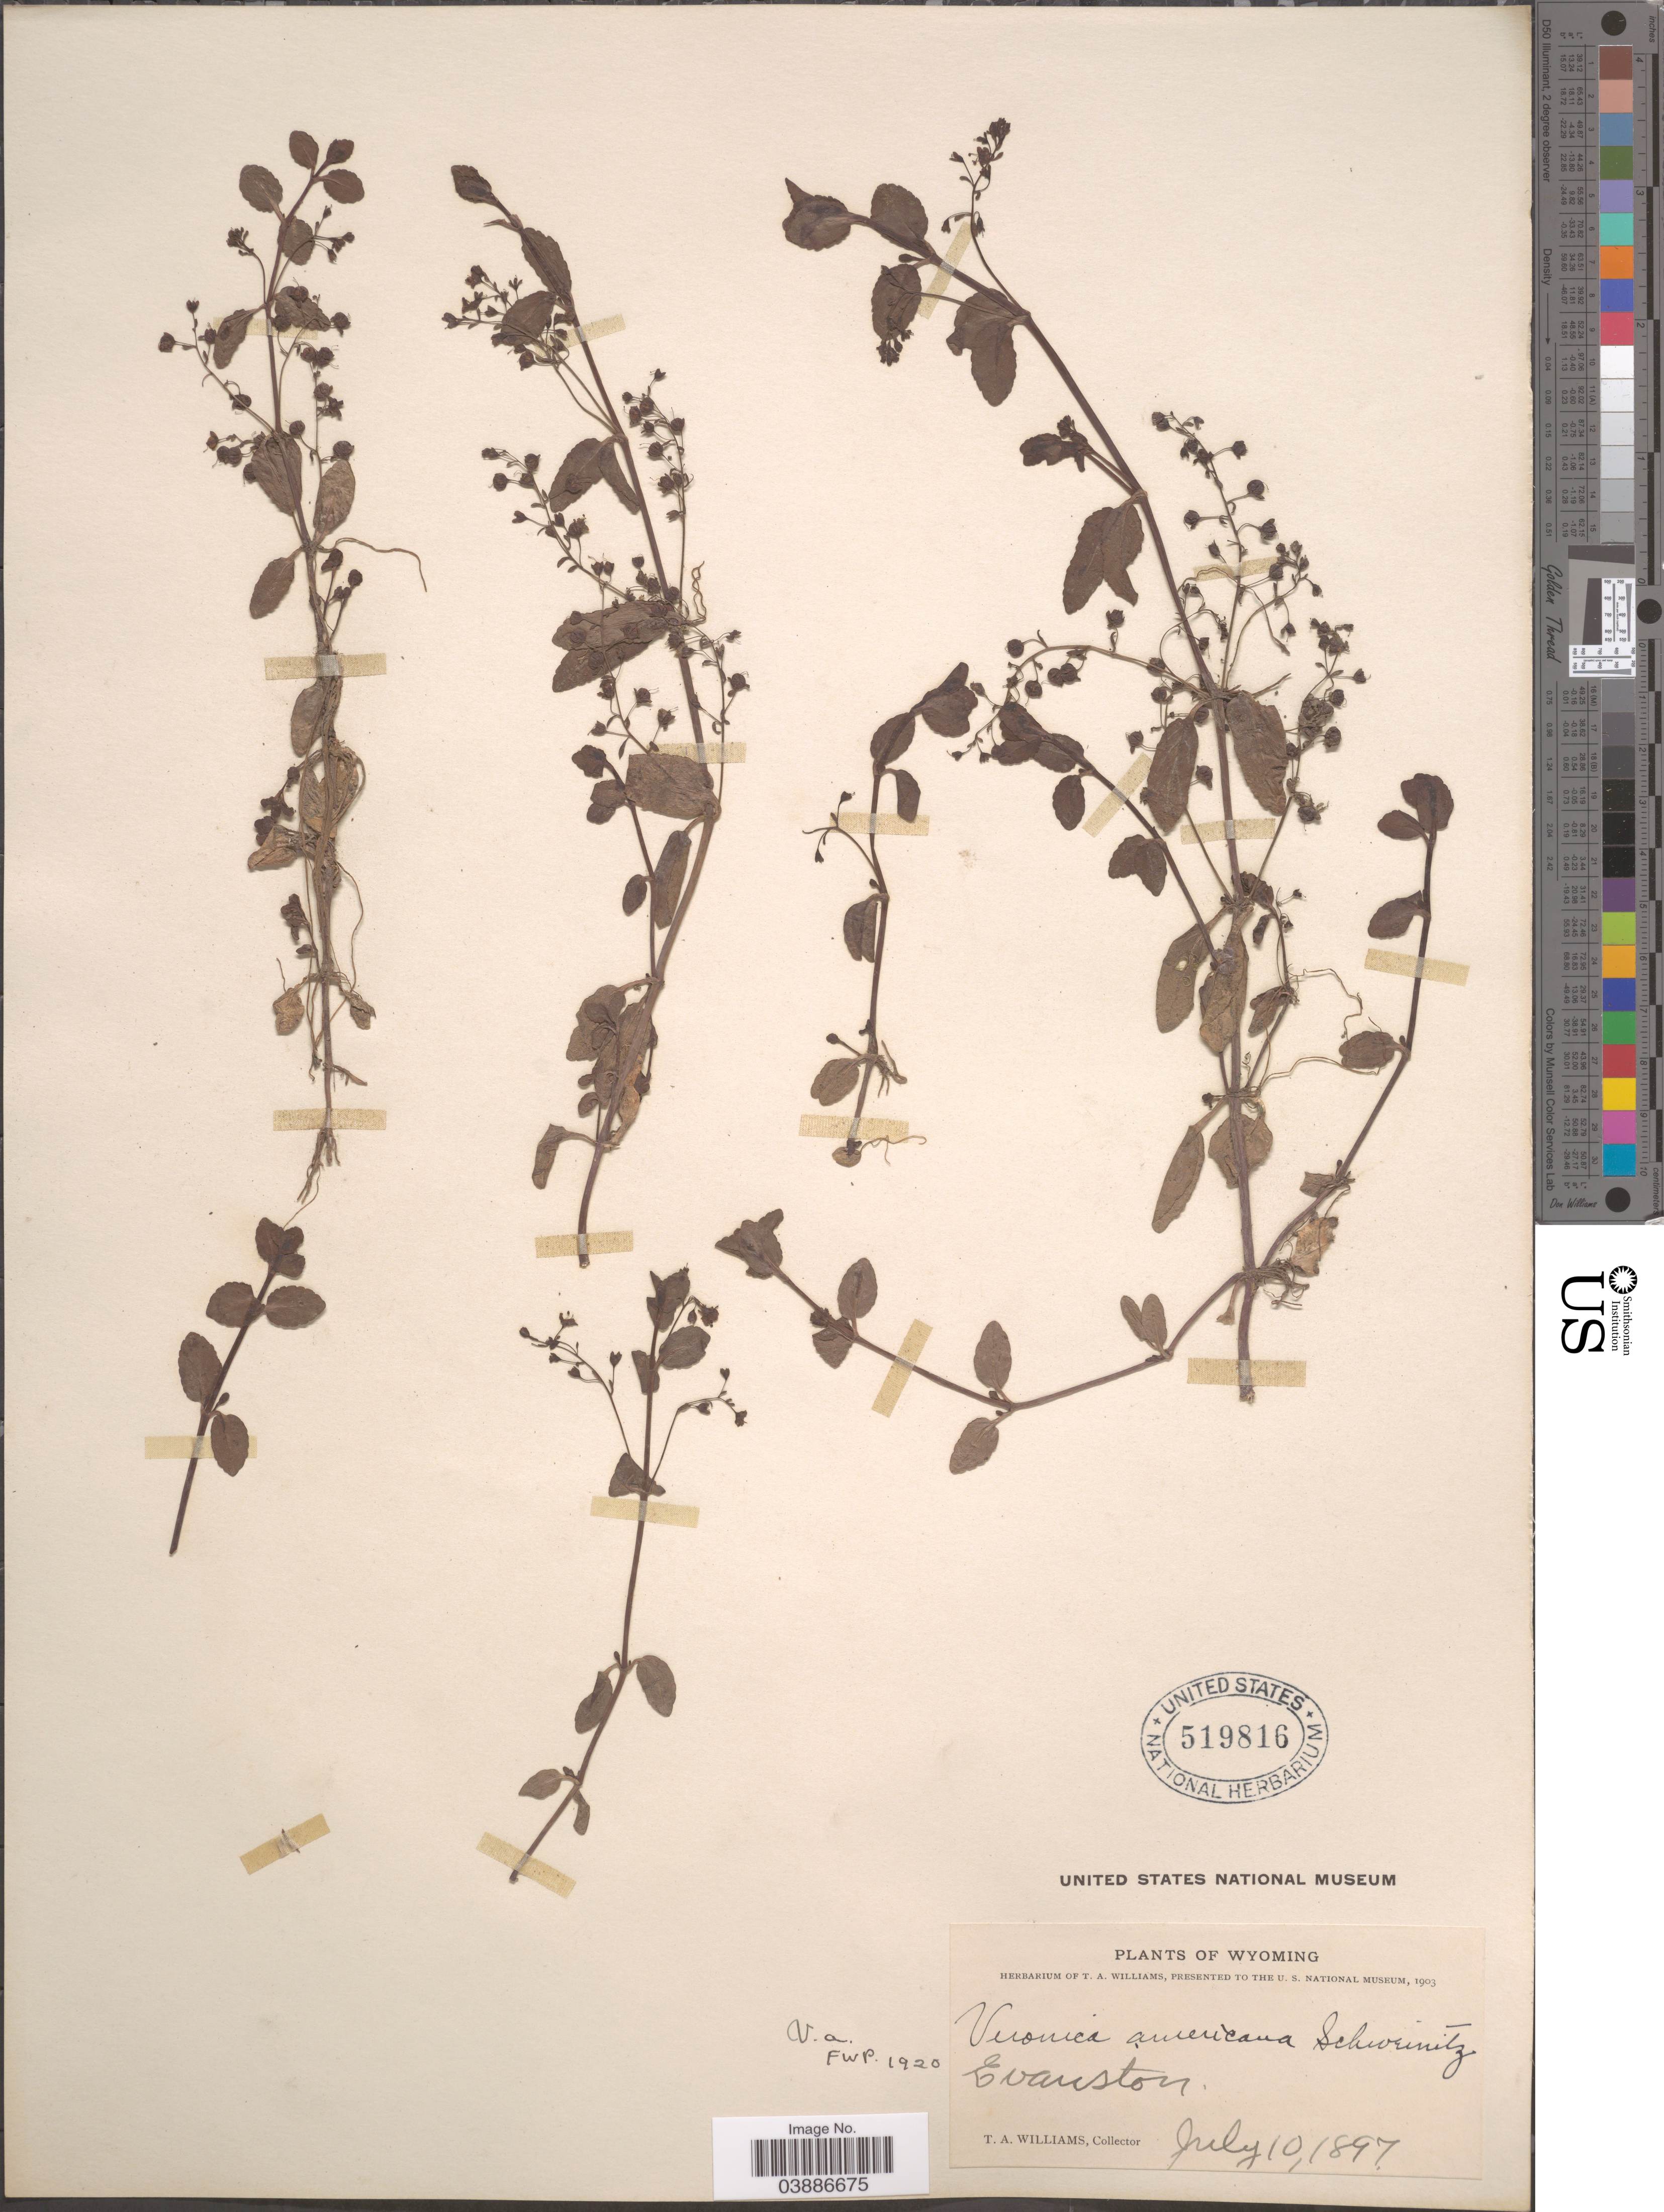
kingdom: Plantae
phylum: Tracheophyta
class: Magnoliopsida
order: Lamiales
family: Plantaginaceae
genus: Veronica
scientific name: Veronica americana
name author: Schwein. ex Benth.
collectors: T. Williams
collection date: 1897-07-10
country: United States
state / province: Wyoming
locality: Evanston.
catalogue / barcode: US 519816